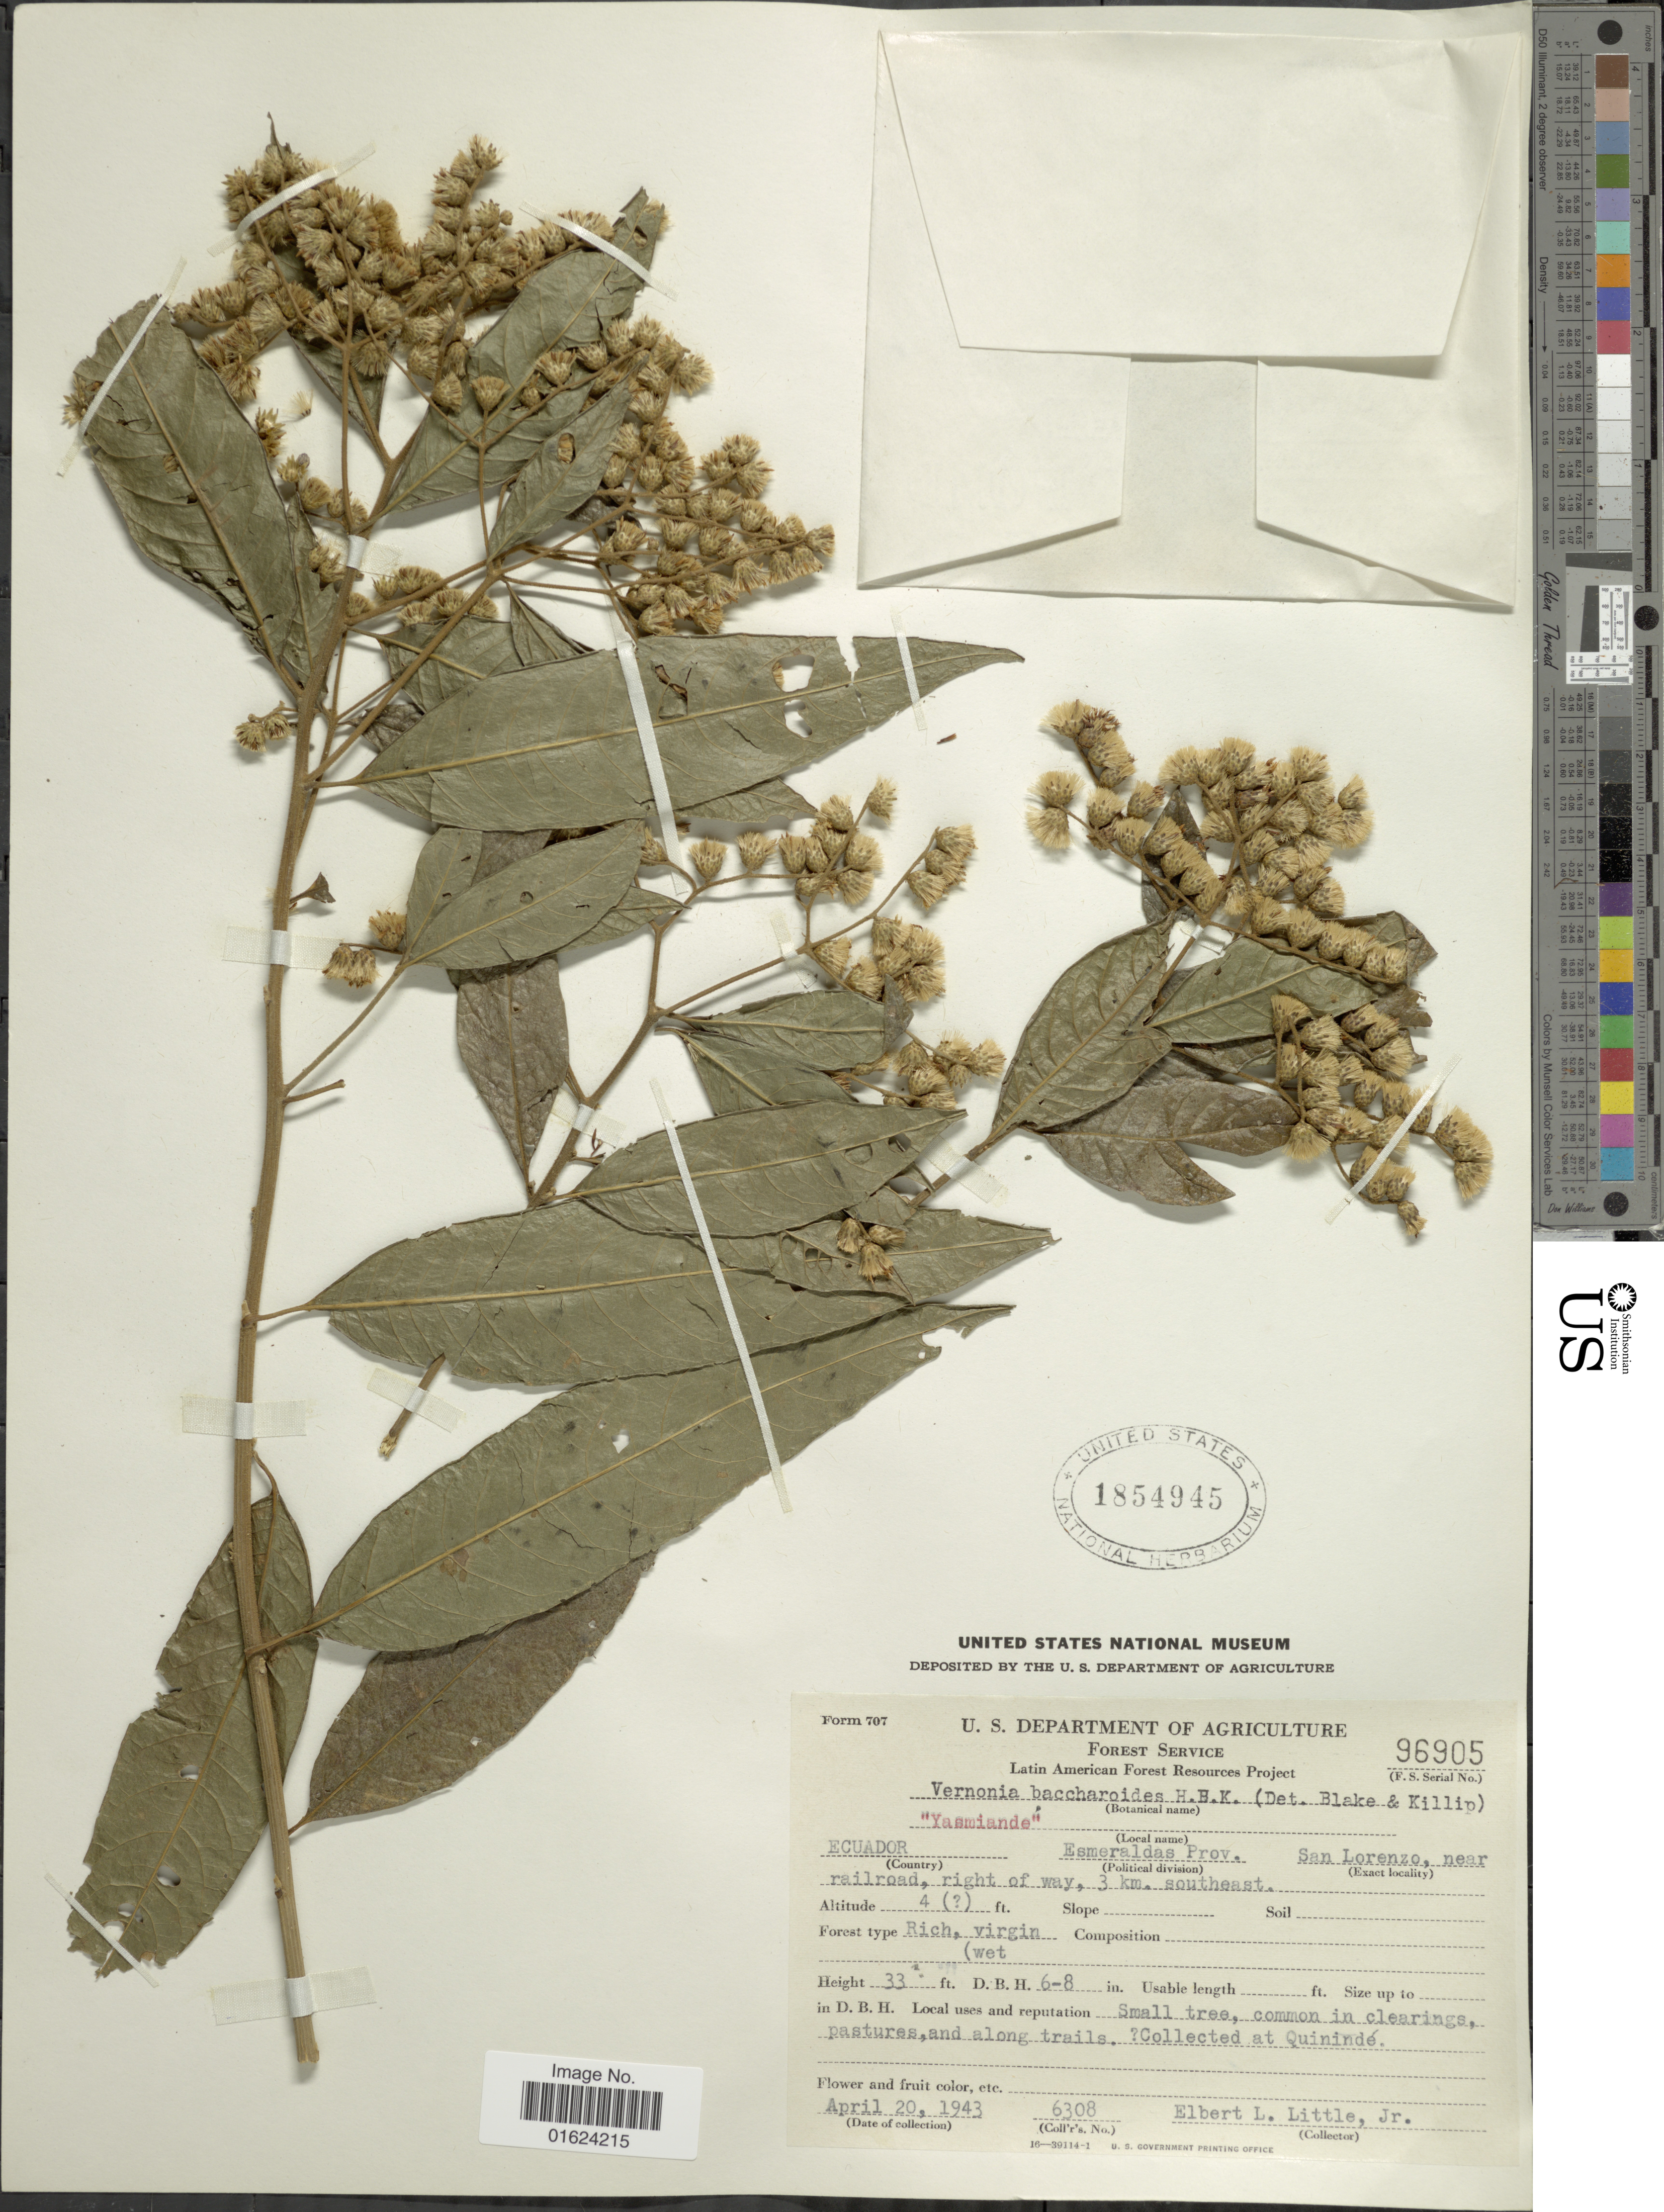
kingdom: Plantae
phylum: Tracheophyta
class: Magnoliopsida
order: Asterales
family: Asteraceae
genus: Vernonanthura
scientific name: Vernonanthura patens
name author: (Kunth) H. Rob.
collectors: E. L. Little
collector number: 6308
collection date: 1943-04-20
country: Ecuador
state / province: Esmeraldas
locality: Emeraldas Prov. San Lorenzo, near railroad, right of way , 3 km. southeast.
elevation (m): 1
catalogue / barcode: US 1854945